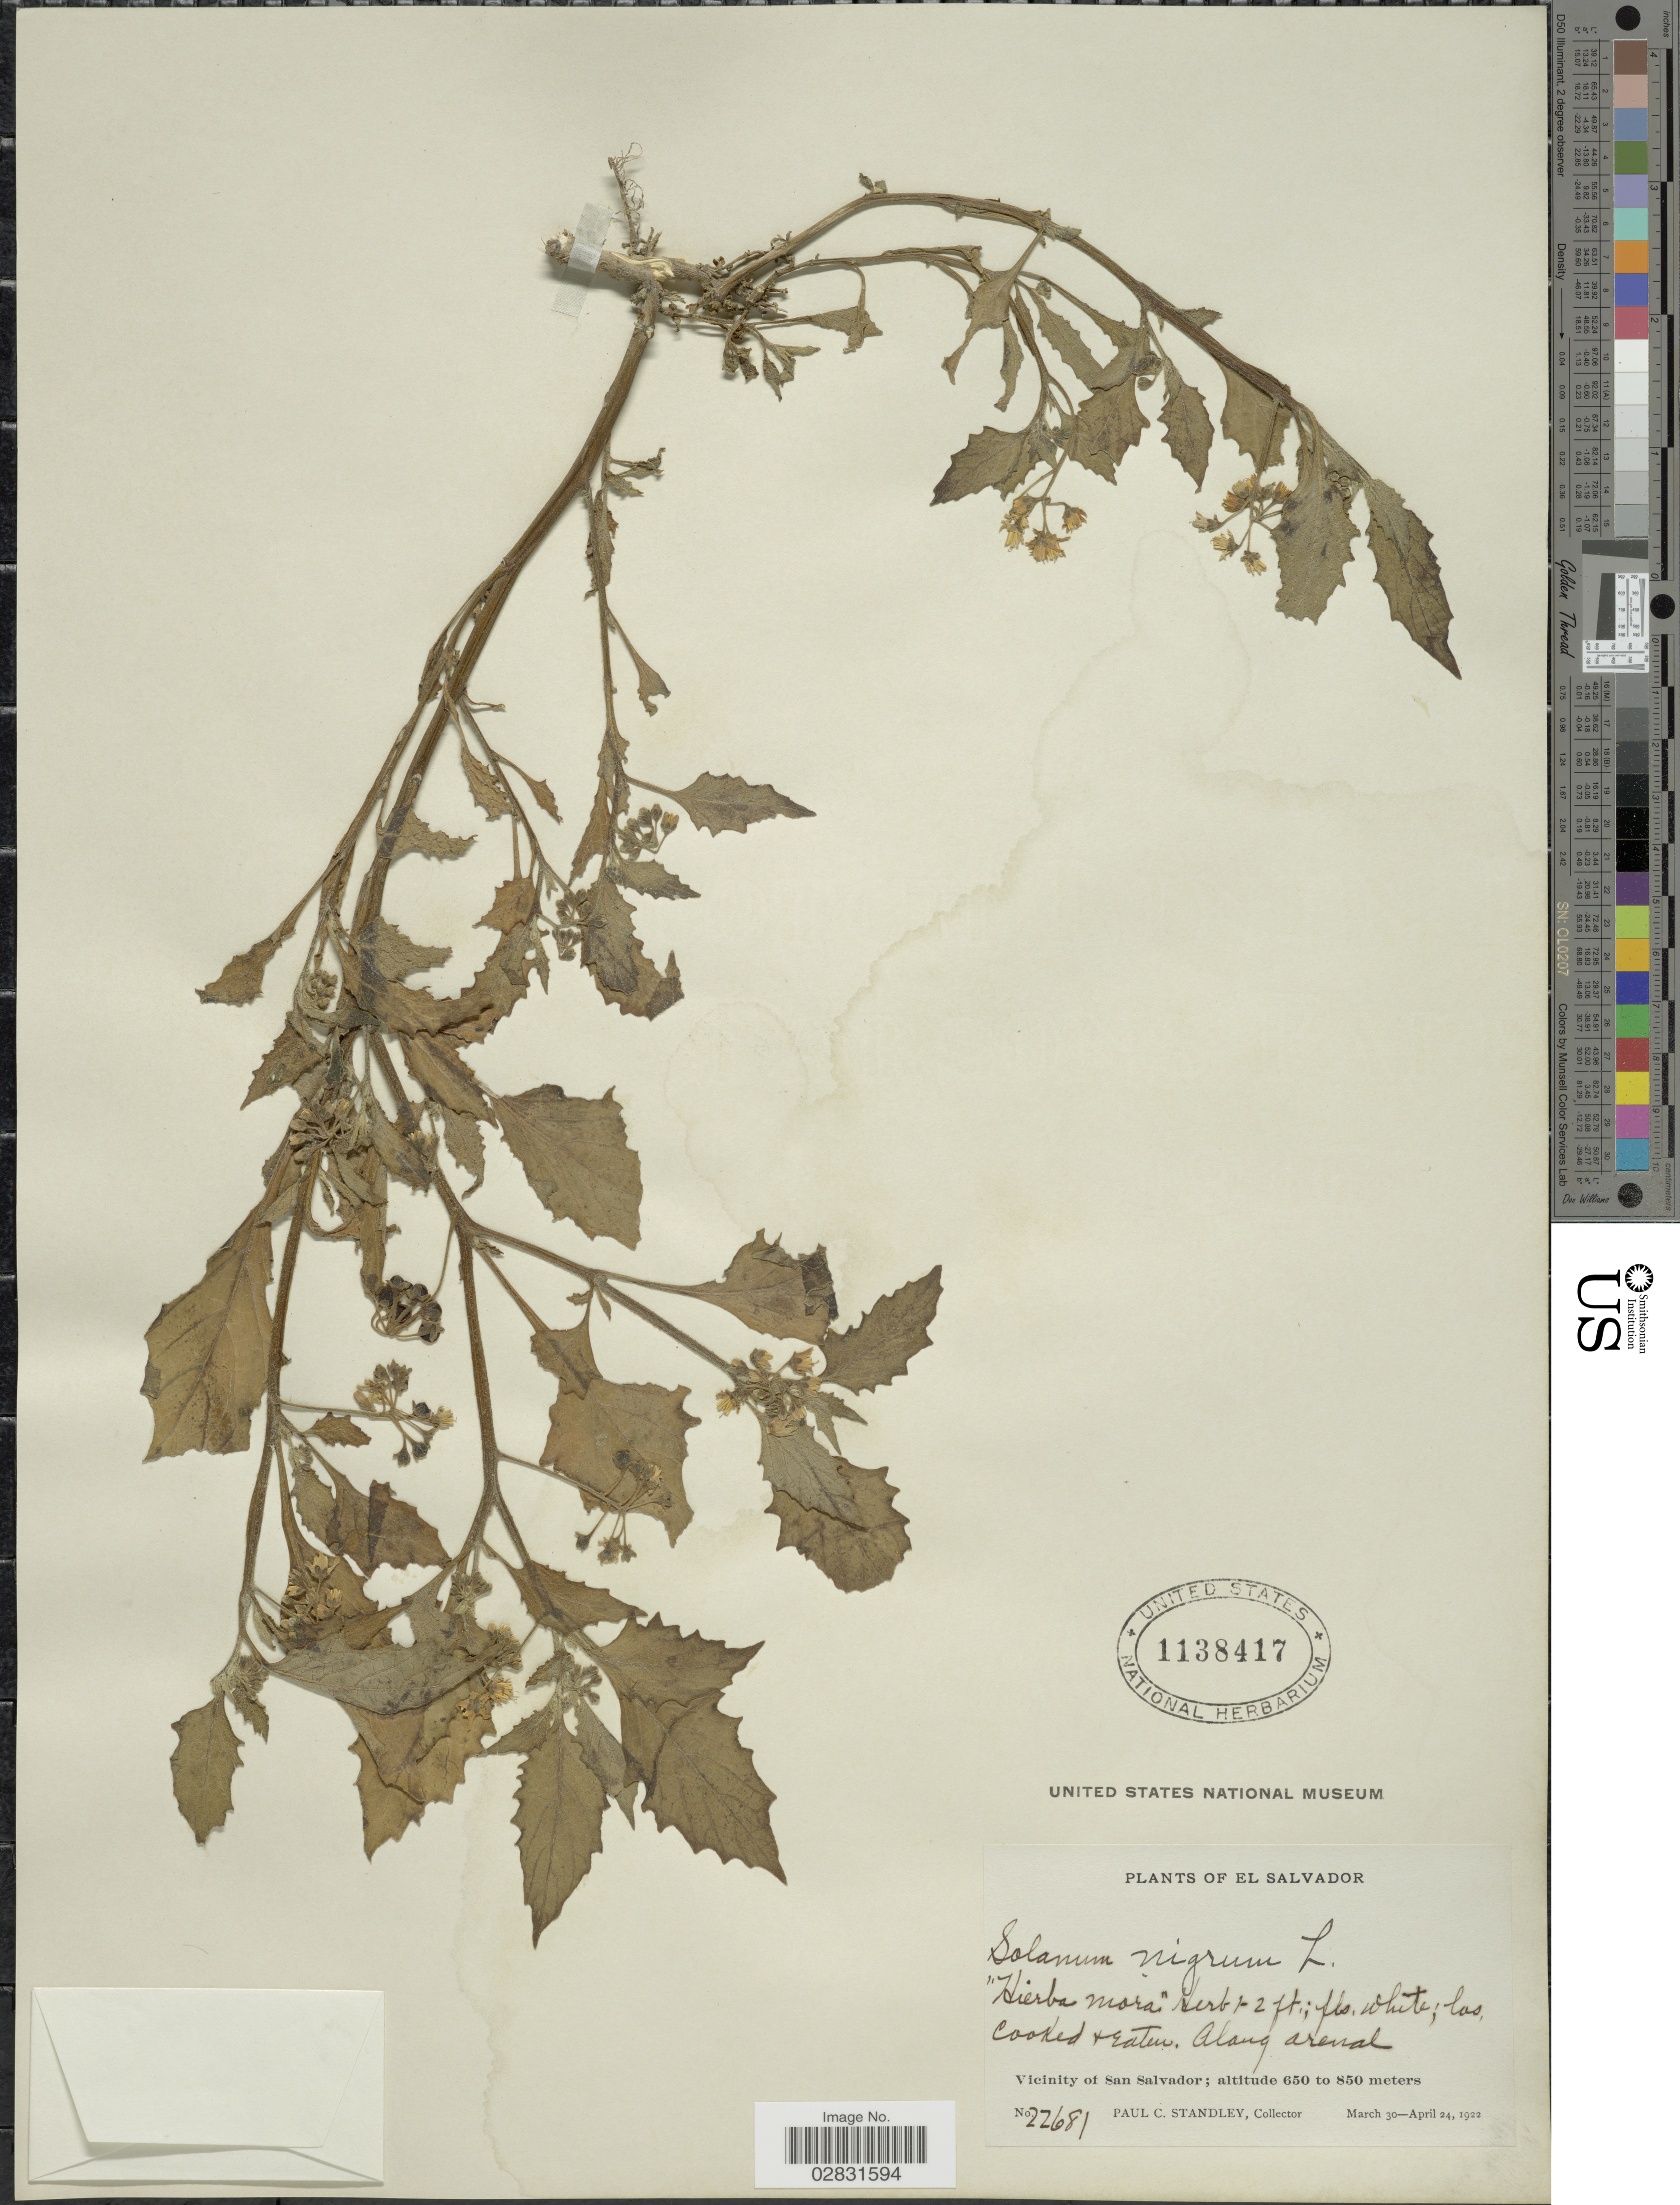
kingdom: Plantae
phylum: Tracheophyta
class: Magnoliopsida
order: Solanales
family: Solanaceae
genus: Solanum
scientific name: Solanum nigrum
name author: L.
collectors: P. C. Standley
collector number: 22681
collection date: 1922-03-30/1922-04-24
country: El Salvador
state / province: San Salvador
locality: Vicinity of San Salvador.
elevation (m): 650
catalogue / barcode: US 1138417